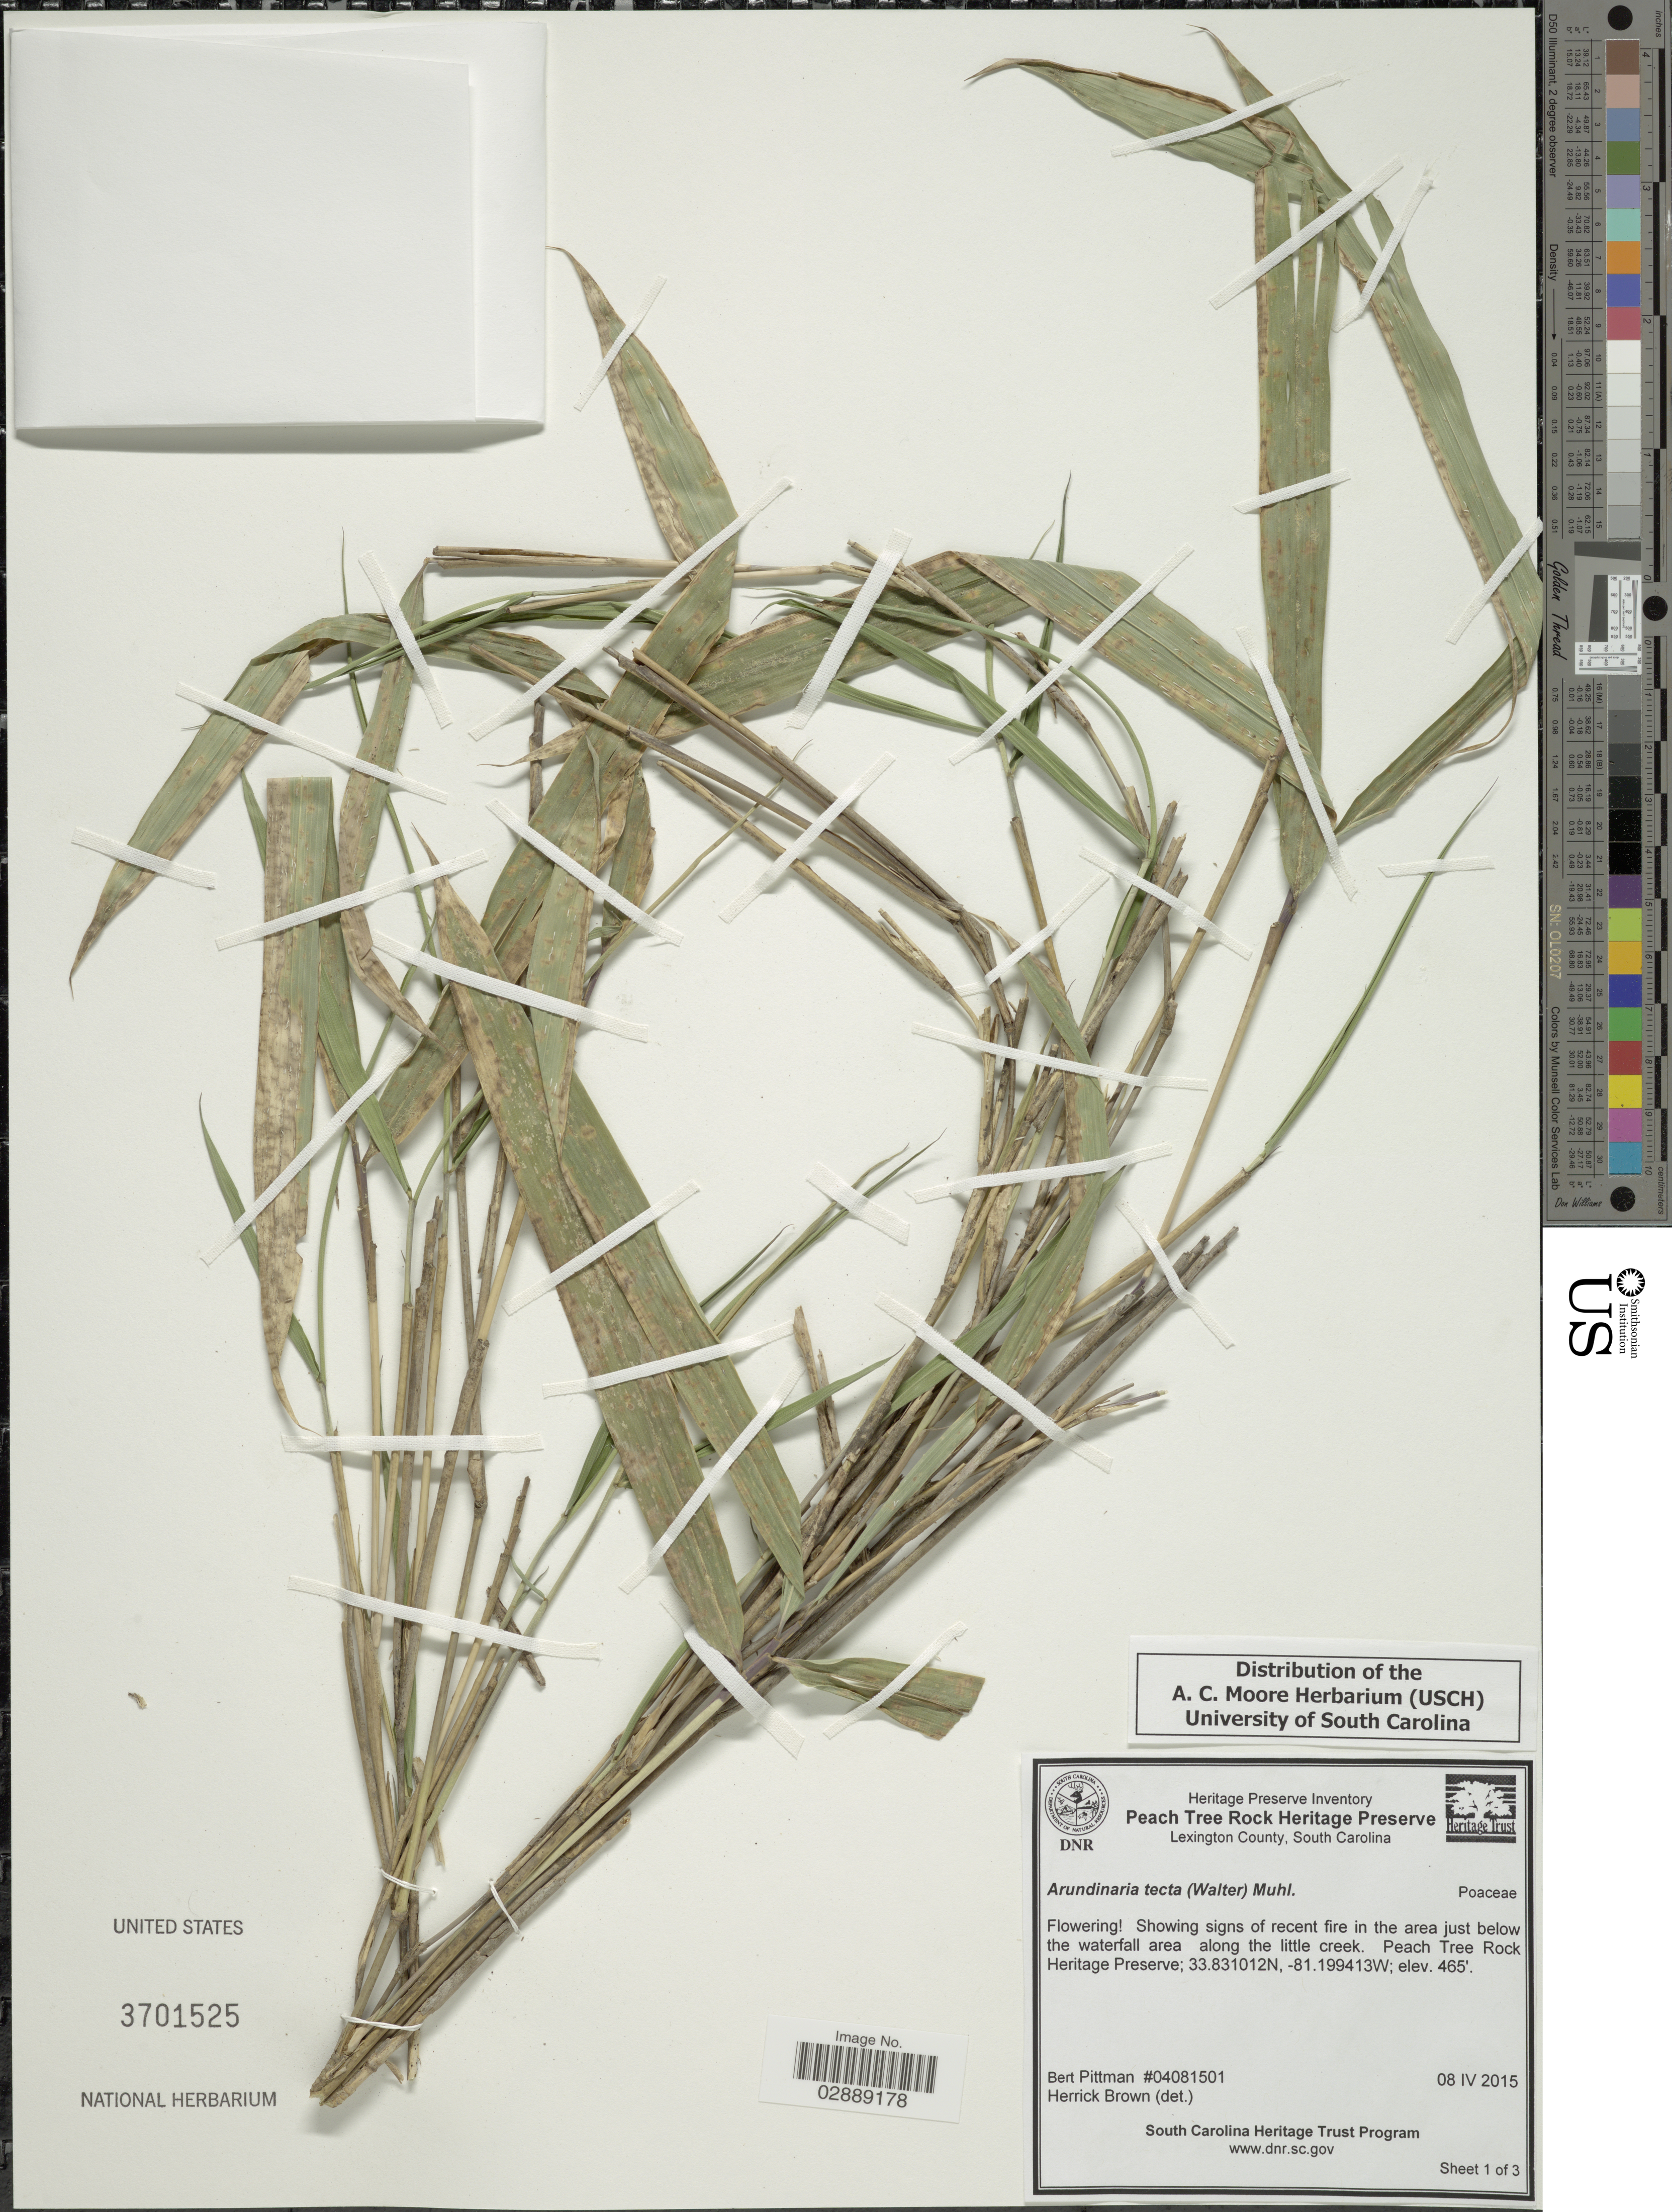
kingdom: Plantae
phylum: Tracheophyta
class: Liliopsida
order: Poales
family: Poaceae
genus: Arundinaria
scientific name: Arundinaria tecta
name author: (Walter) Muhl.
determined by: Brown, H. H. K.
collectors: B. Pittman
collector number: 04081501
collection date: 2015-04-08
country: United States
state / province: South Carolina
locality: Peach Tree Rock Heritage Preserve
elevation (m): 142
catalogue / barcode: US 3701525